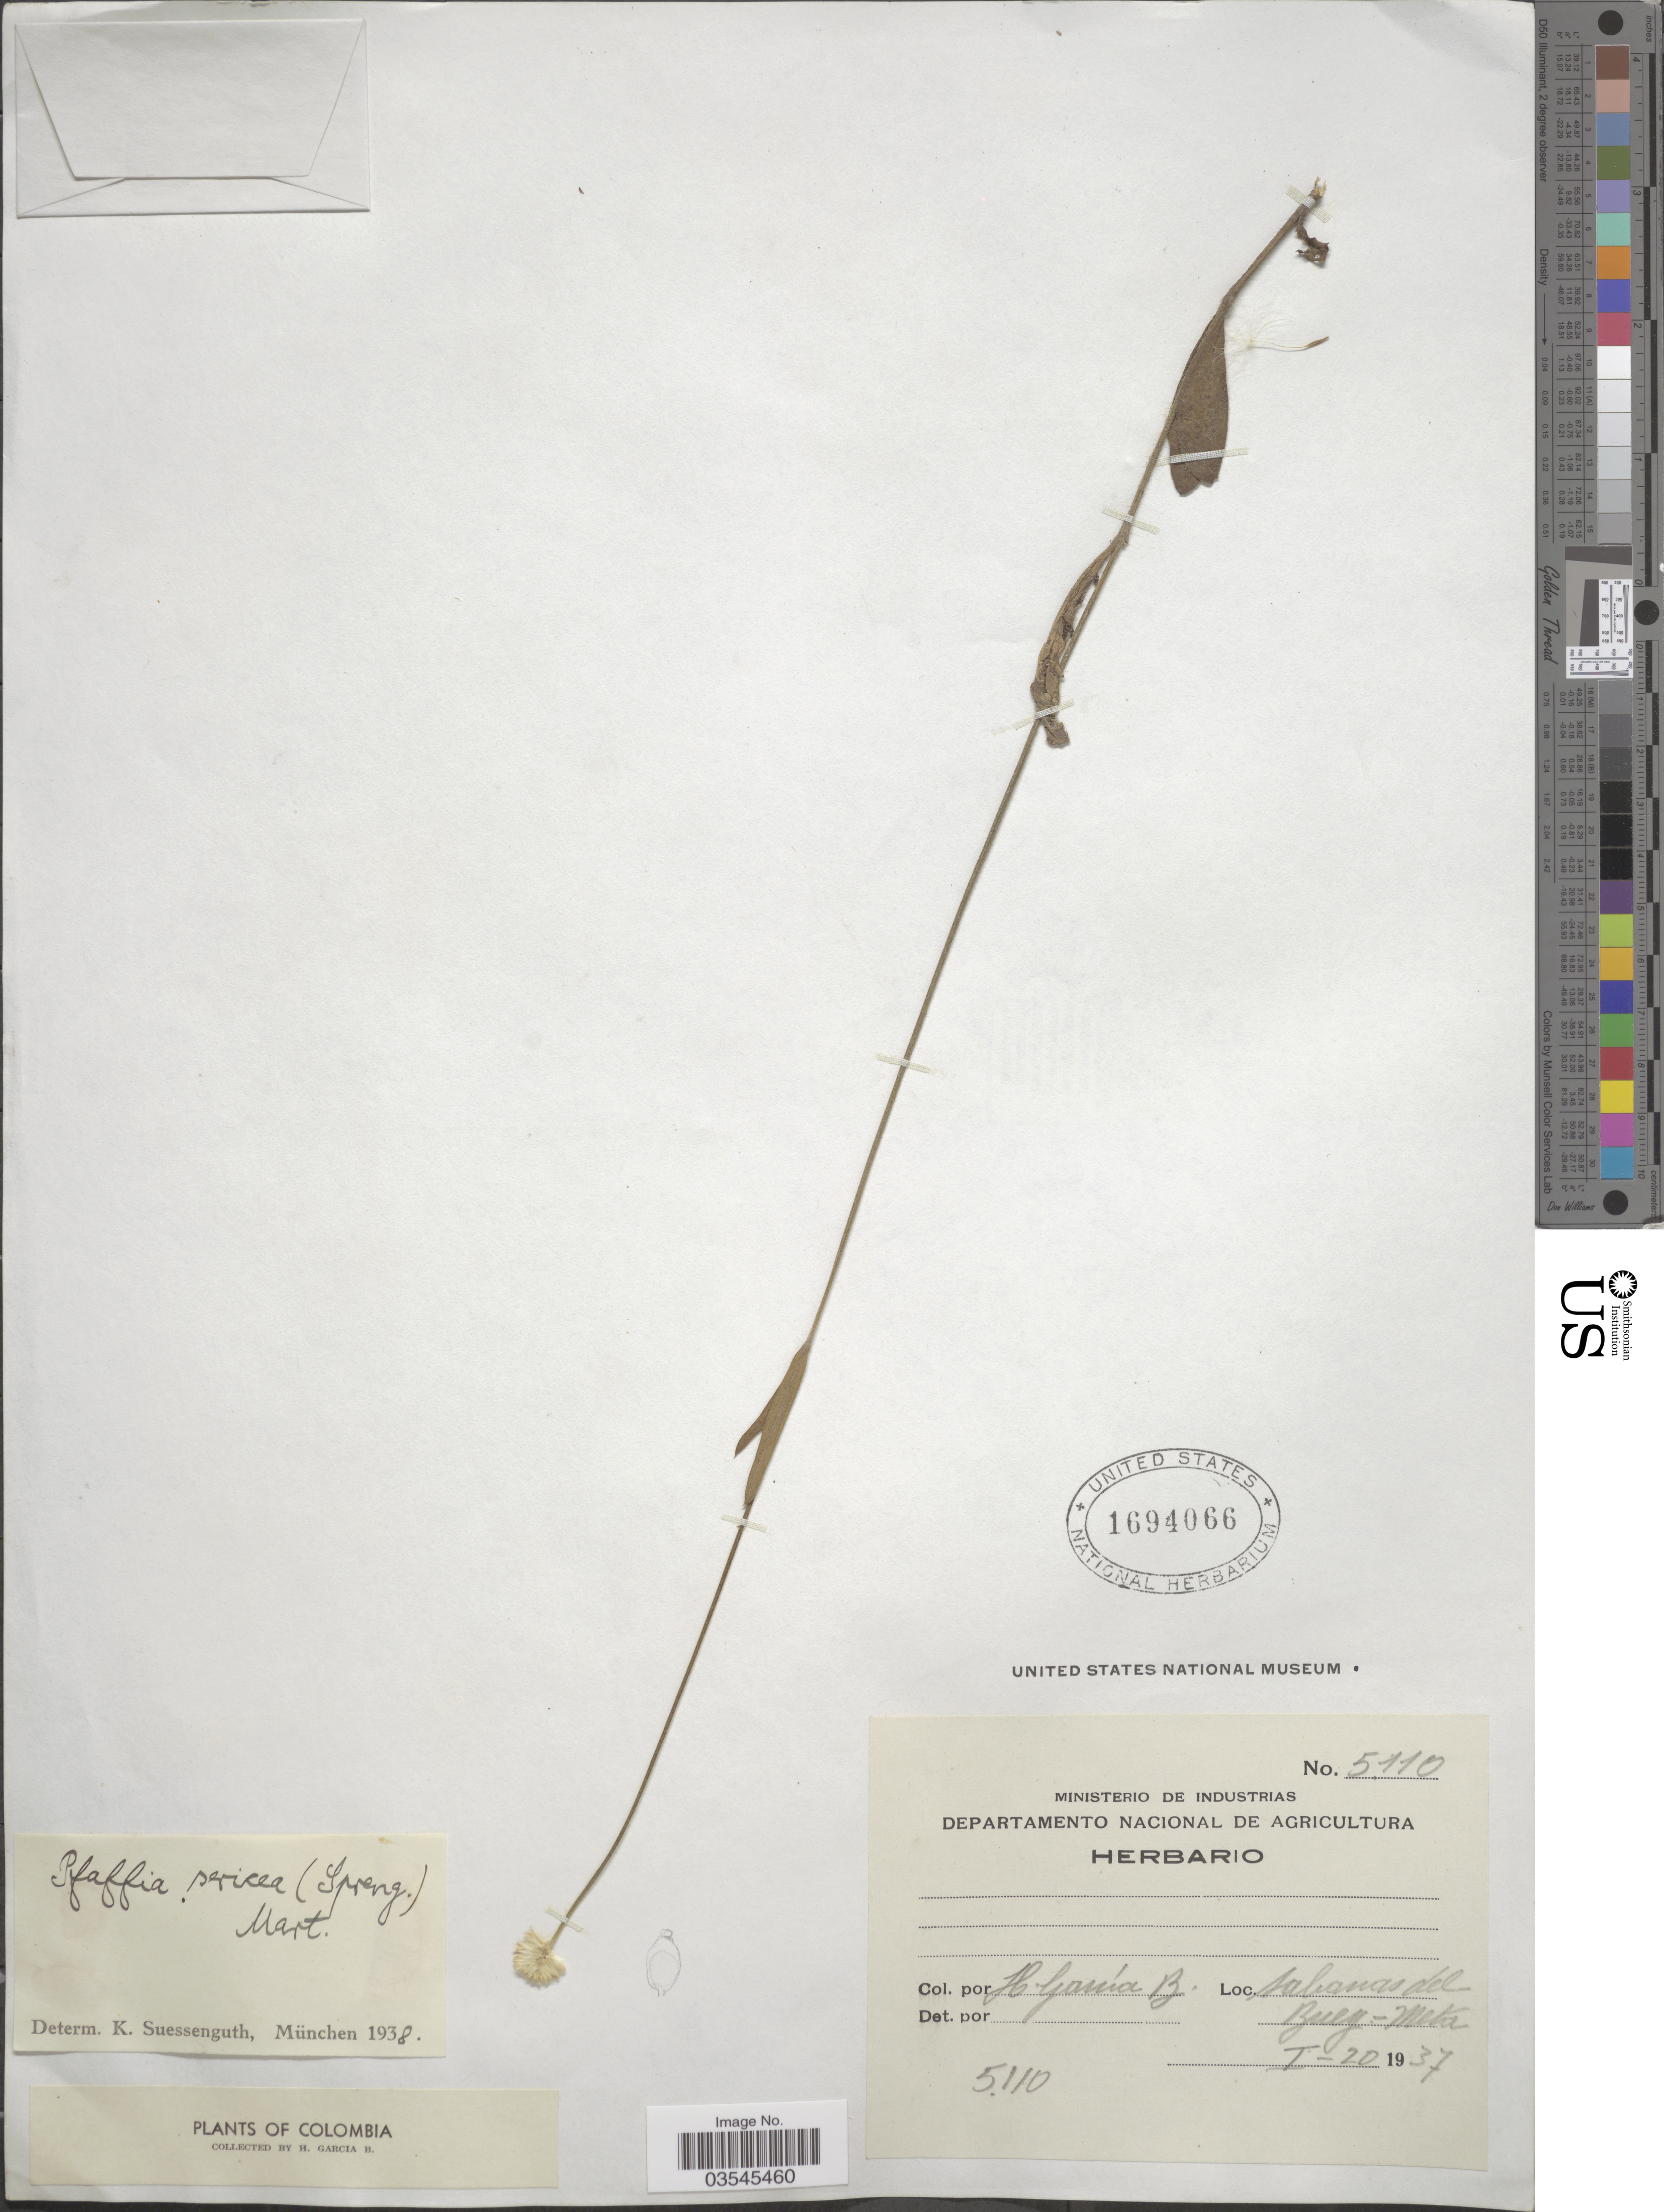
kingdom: Plantae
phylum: Tracheophyta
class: Magnoliopsida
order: Caryophyllales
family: Amaranthaceae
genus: Pfaffia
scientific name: Pfaffia tuberosa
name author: (Moq. ex DC.) Hicken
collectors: H. García Barriga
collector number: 5110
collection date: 1937-01-20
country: Colombia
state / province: Meta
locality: Sabana del Buey.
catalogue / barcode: US 1694066